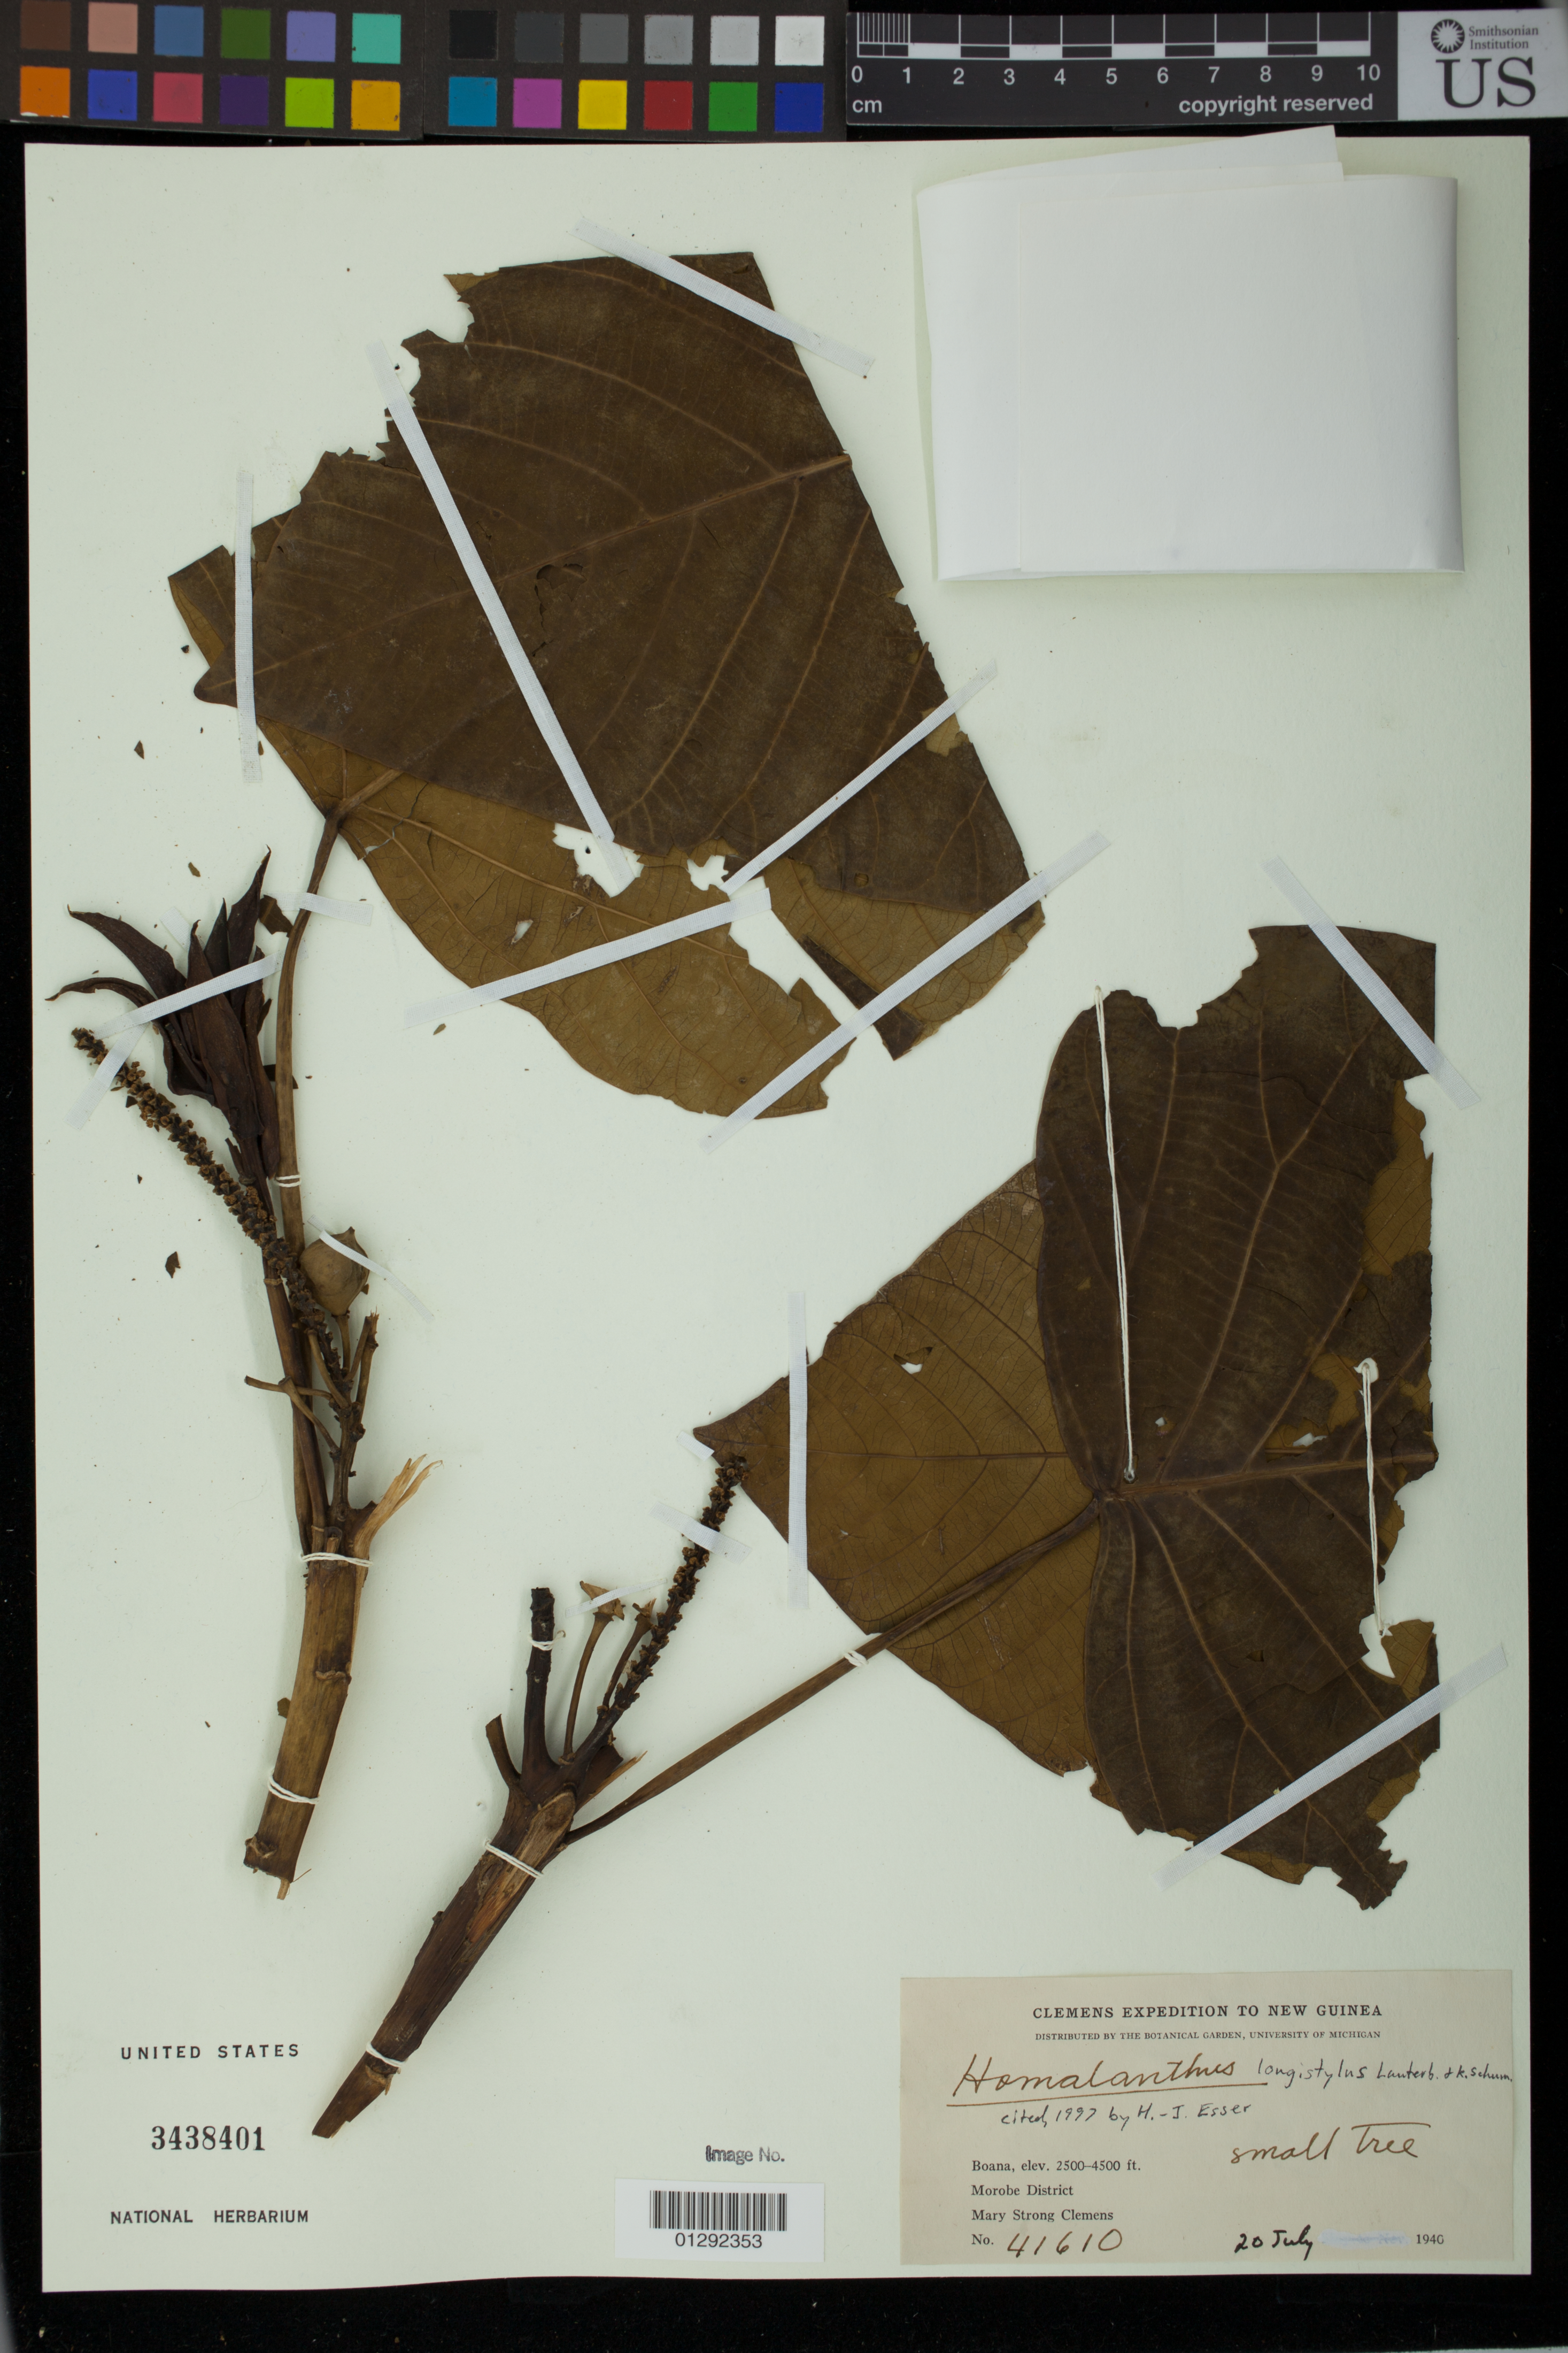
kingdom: Plantae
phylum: Tracheophyta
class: Magnoliopsida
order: Malpighiales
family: Euphorbiaceae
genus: Homalanthus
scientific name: Homalanthus longistylus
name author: Schum. & Lauterb.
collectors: M. S. Clemens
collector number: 41610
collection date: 1940-07-20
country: Papua New Guinea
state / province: Morobe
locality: Boana, Morobe District.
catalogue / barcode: US 3438401